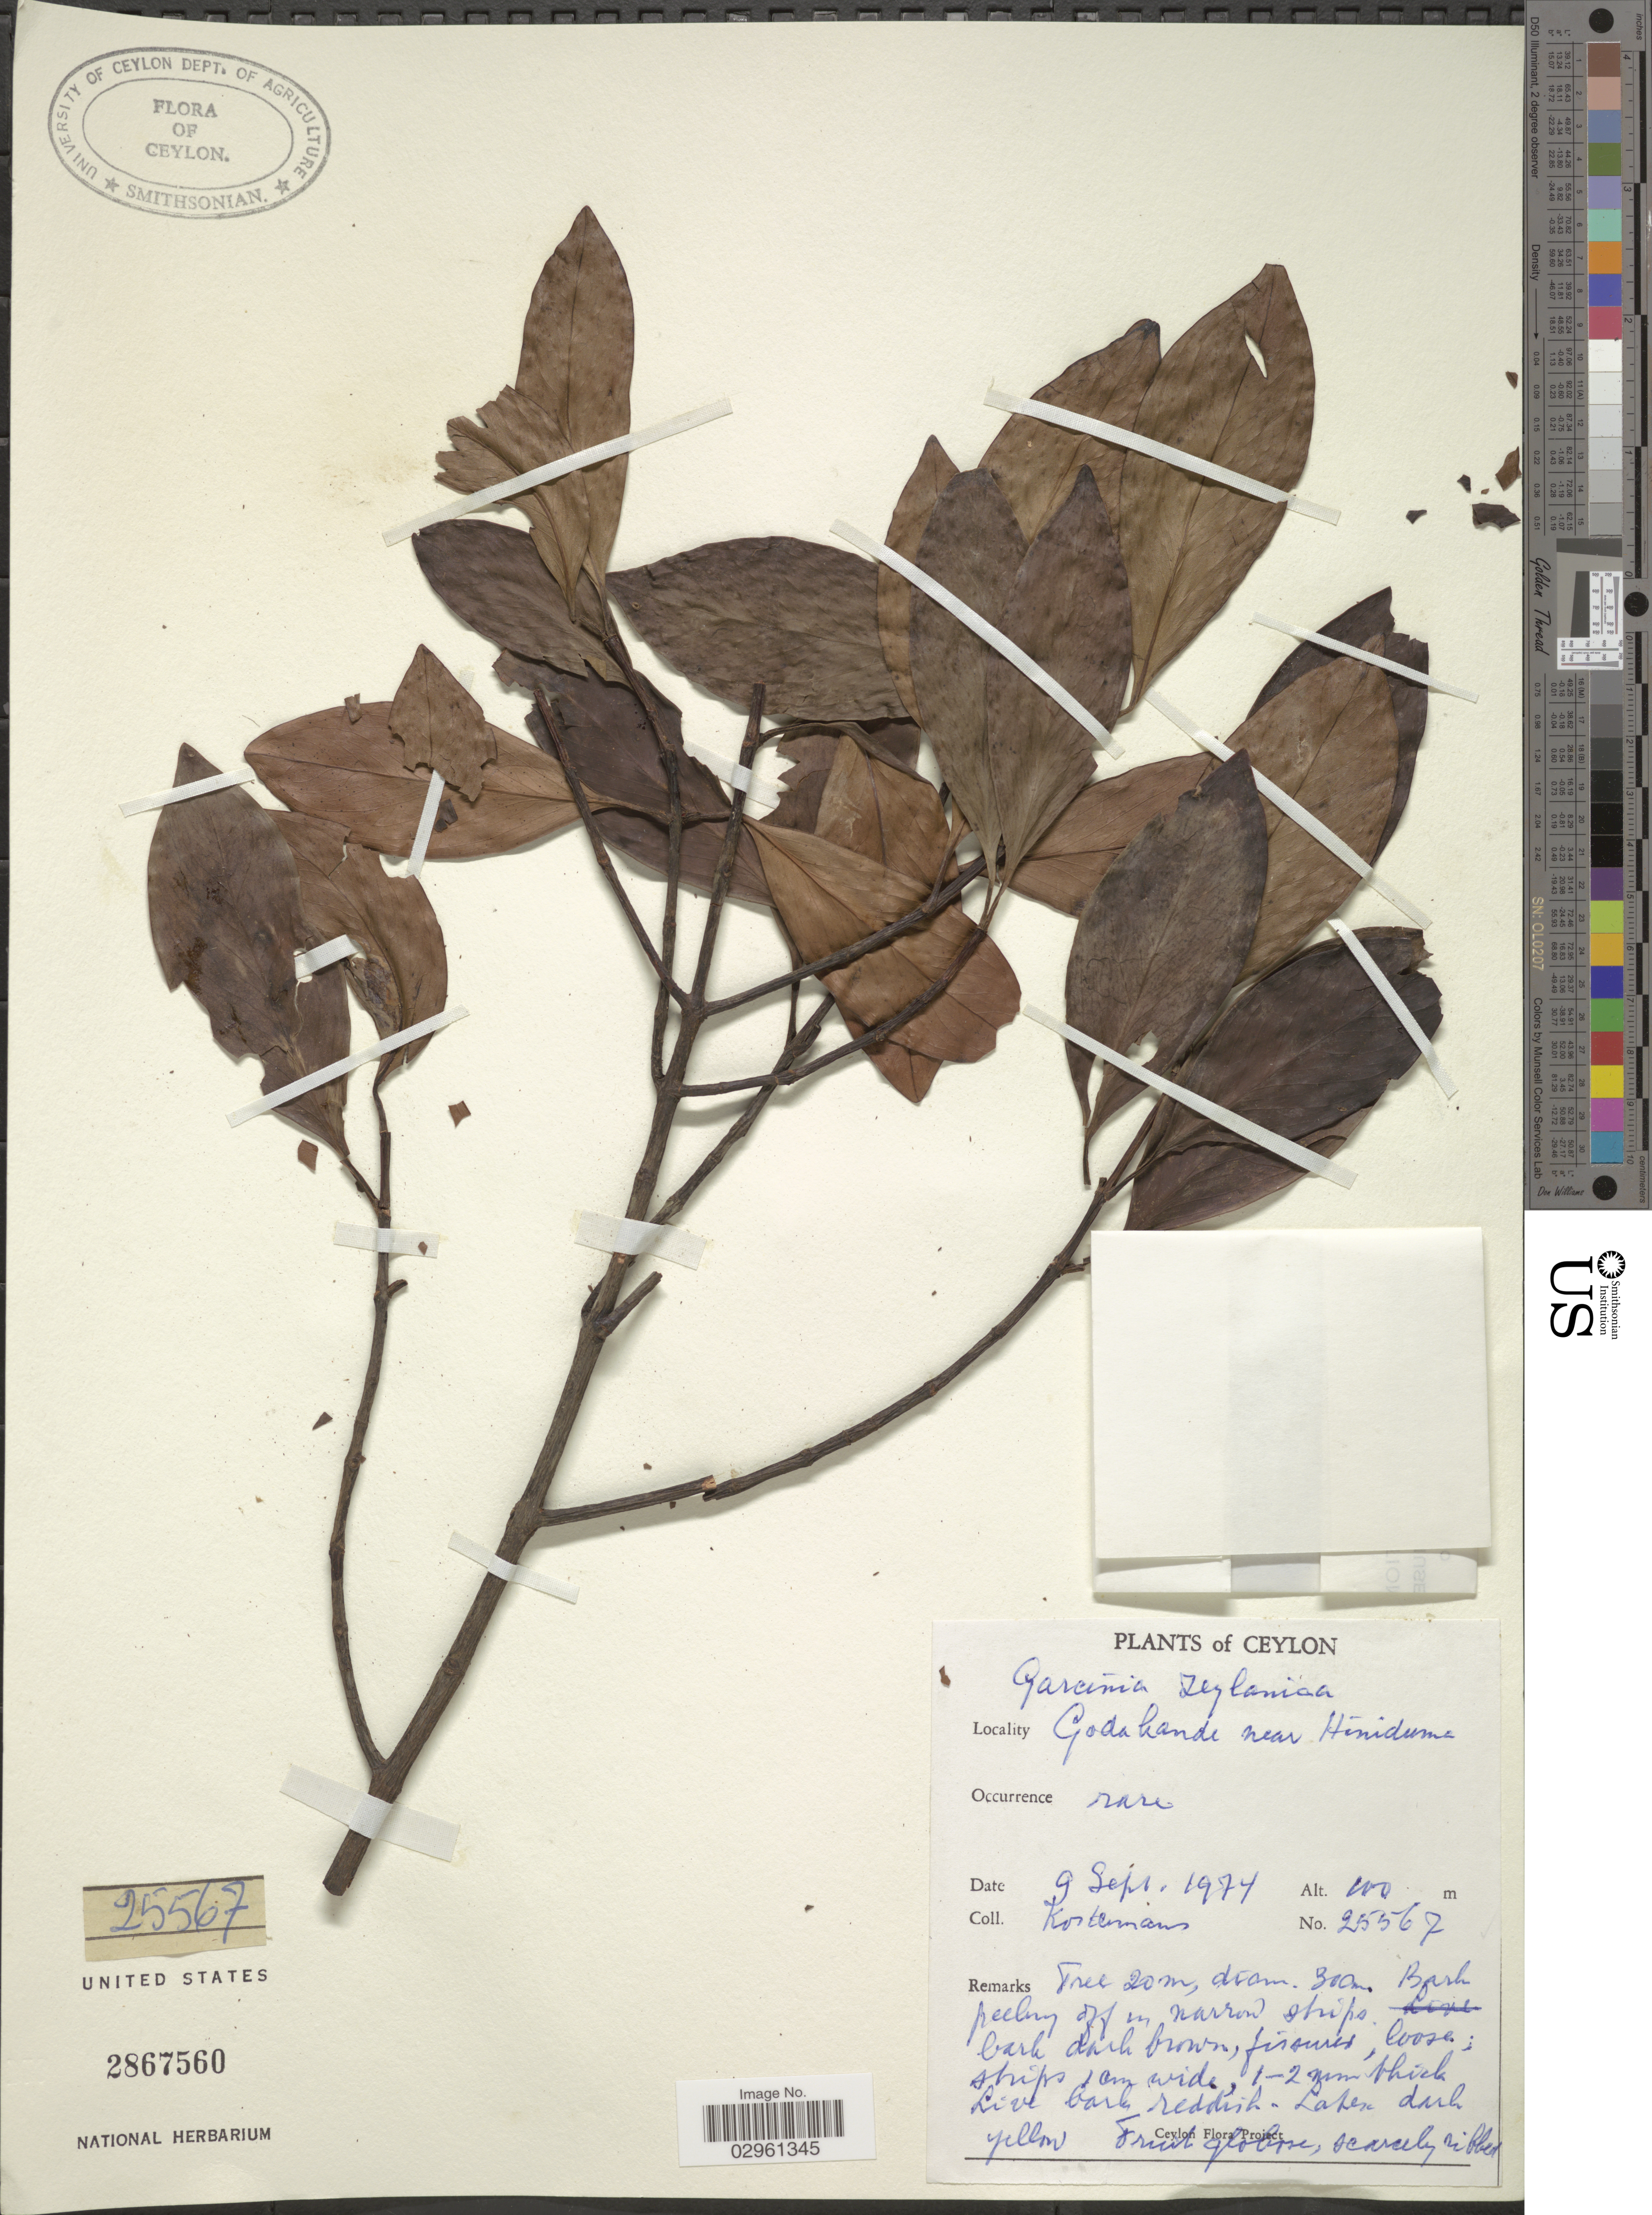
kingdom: Plantae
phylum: Tracheophyta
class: Magnoliopsida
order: Malpighiales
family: Clusiaceae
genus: Garcinia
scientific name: Garcinia zeylanica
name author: Roxb.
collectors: Kostermans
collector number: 25567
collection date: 1974-09-09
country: Sri Lanka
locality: Ceylon. Codakande near Hiniduma.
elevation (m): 100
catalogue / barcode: US 2867560